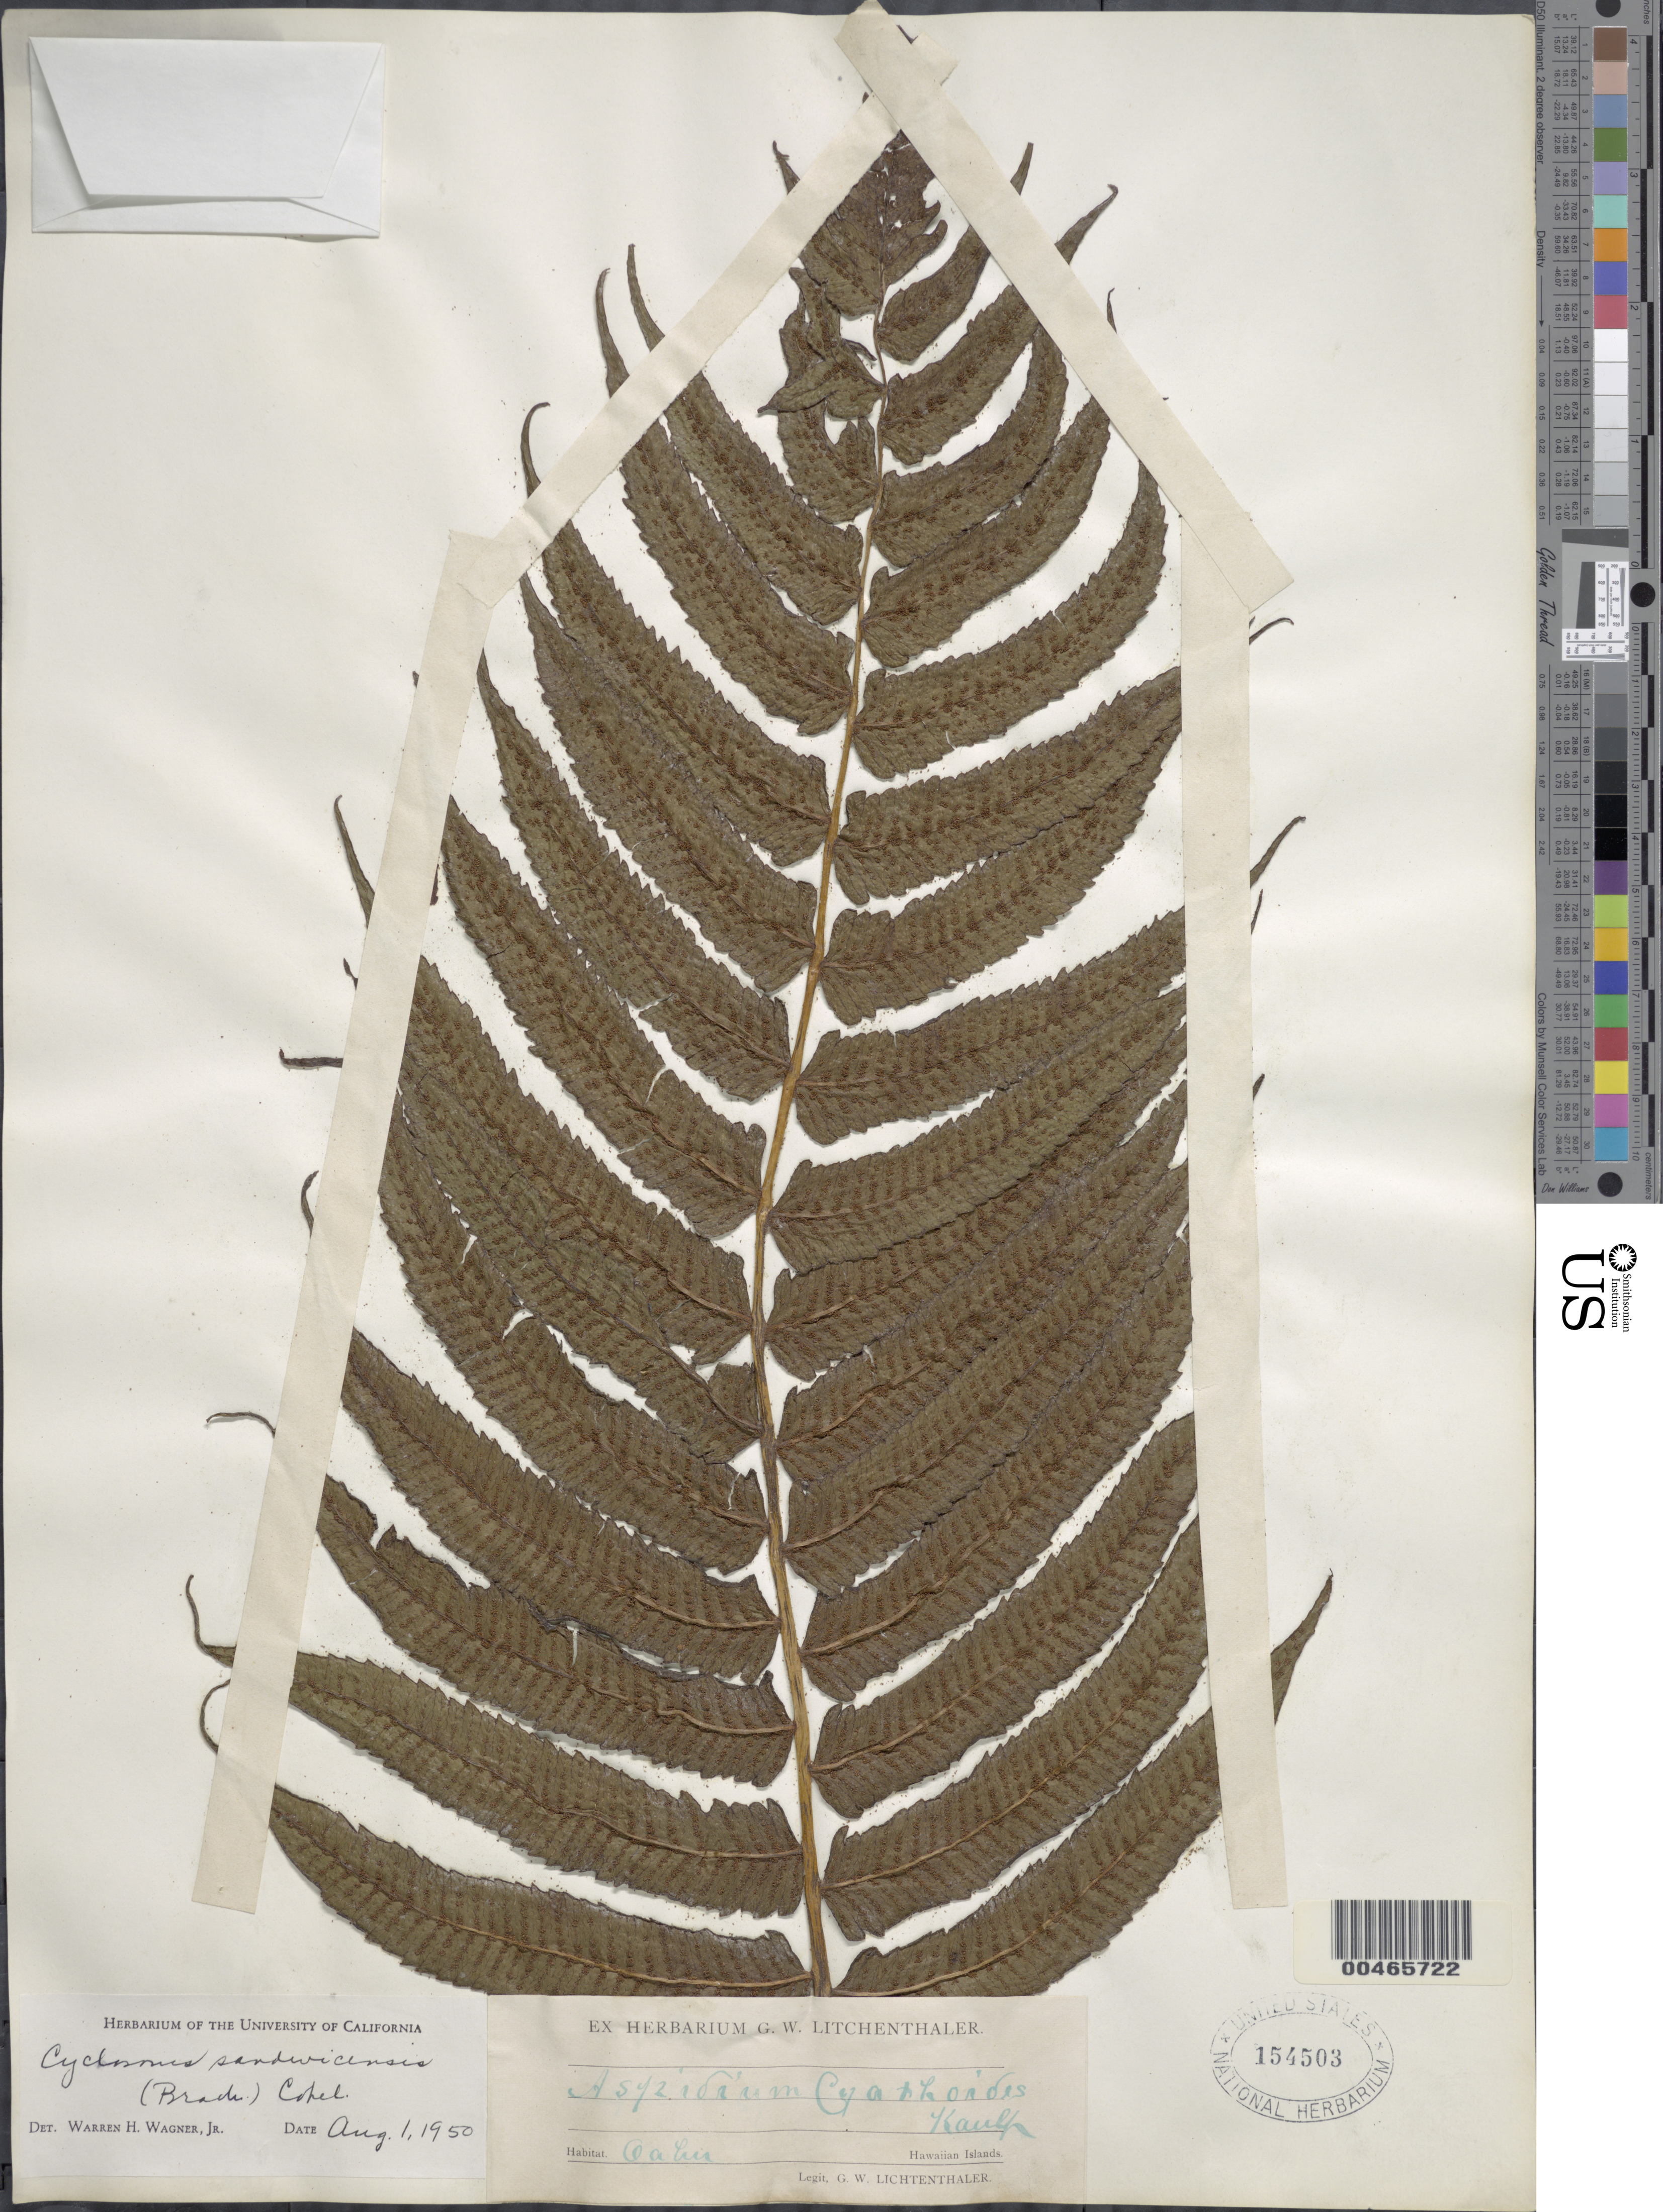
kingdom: Plantae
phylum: Tracheophyta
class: Polypodiopsida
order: Polypodiales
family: Thelypteridaceae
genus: Cyclosorus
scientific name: Cyclosorus sandwicensis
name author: Copel.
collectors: G. Lichtenthaler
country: United States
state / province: Hawaii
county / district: Kauai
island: Kaua'i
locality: Hawaiian Islands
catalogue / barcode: US 154503